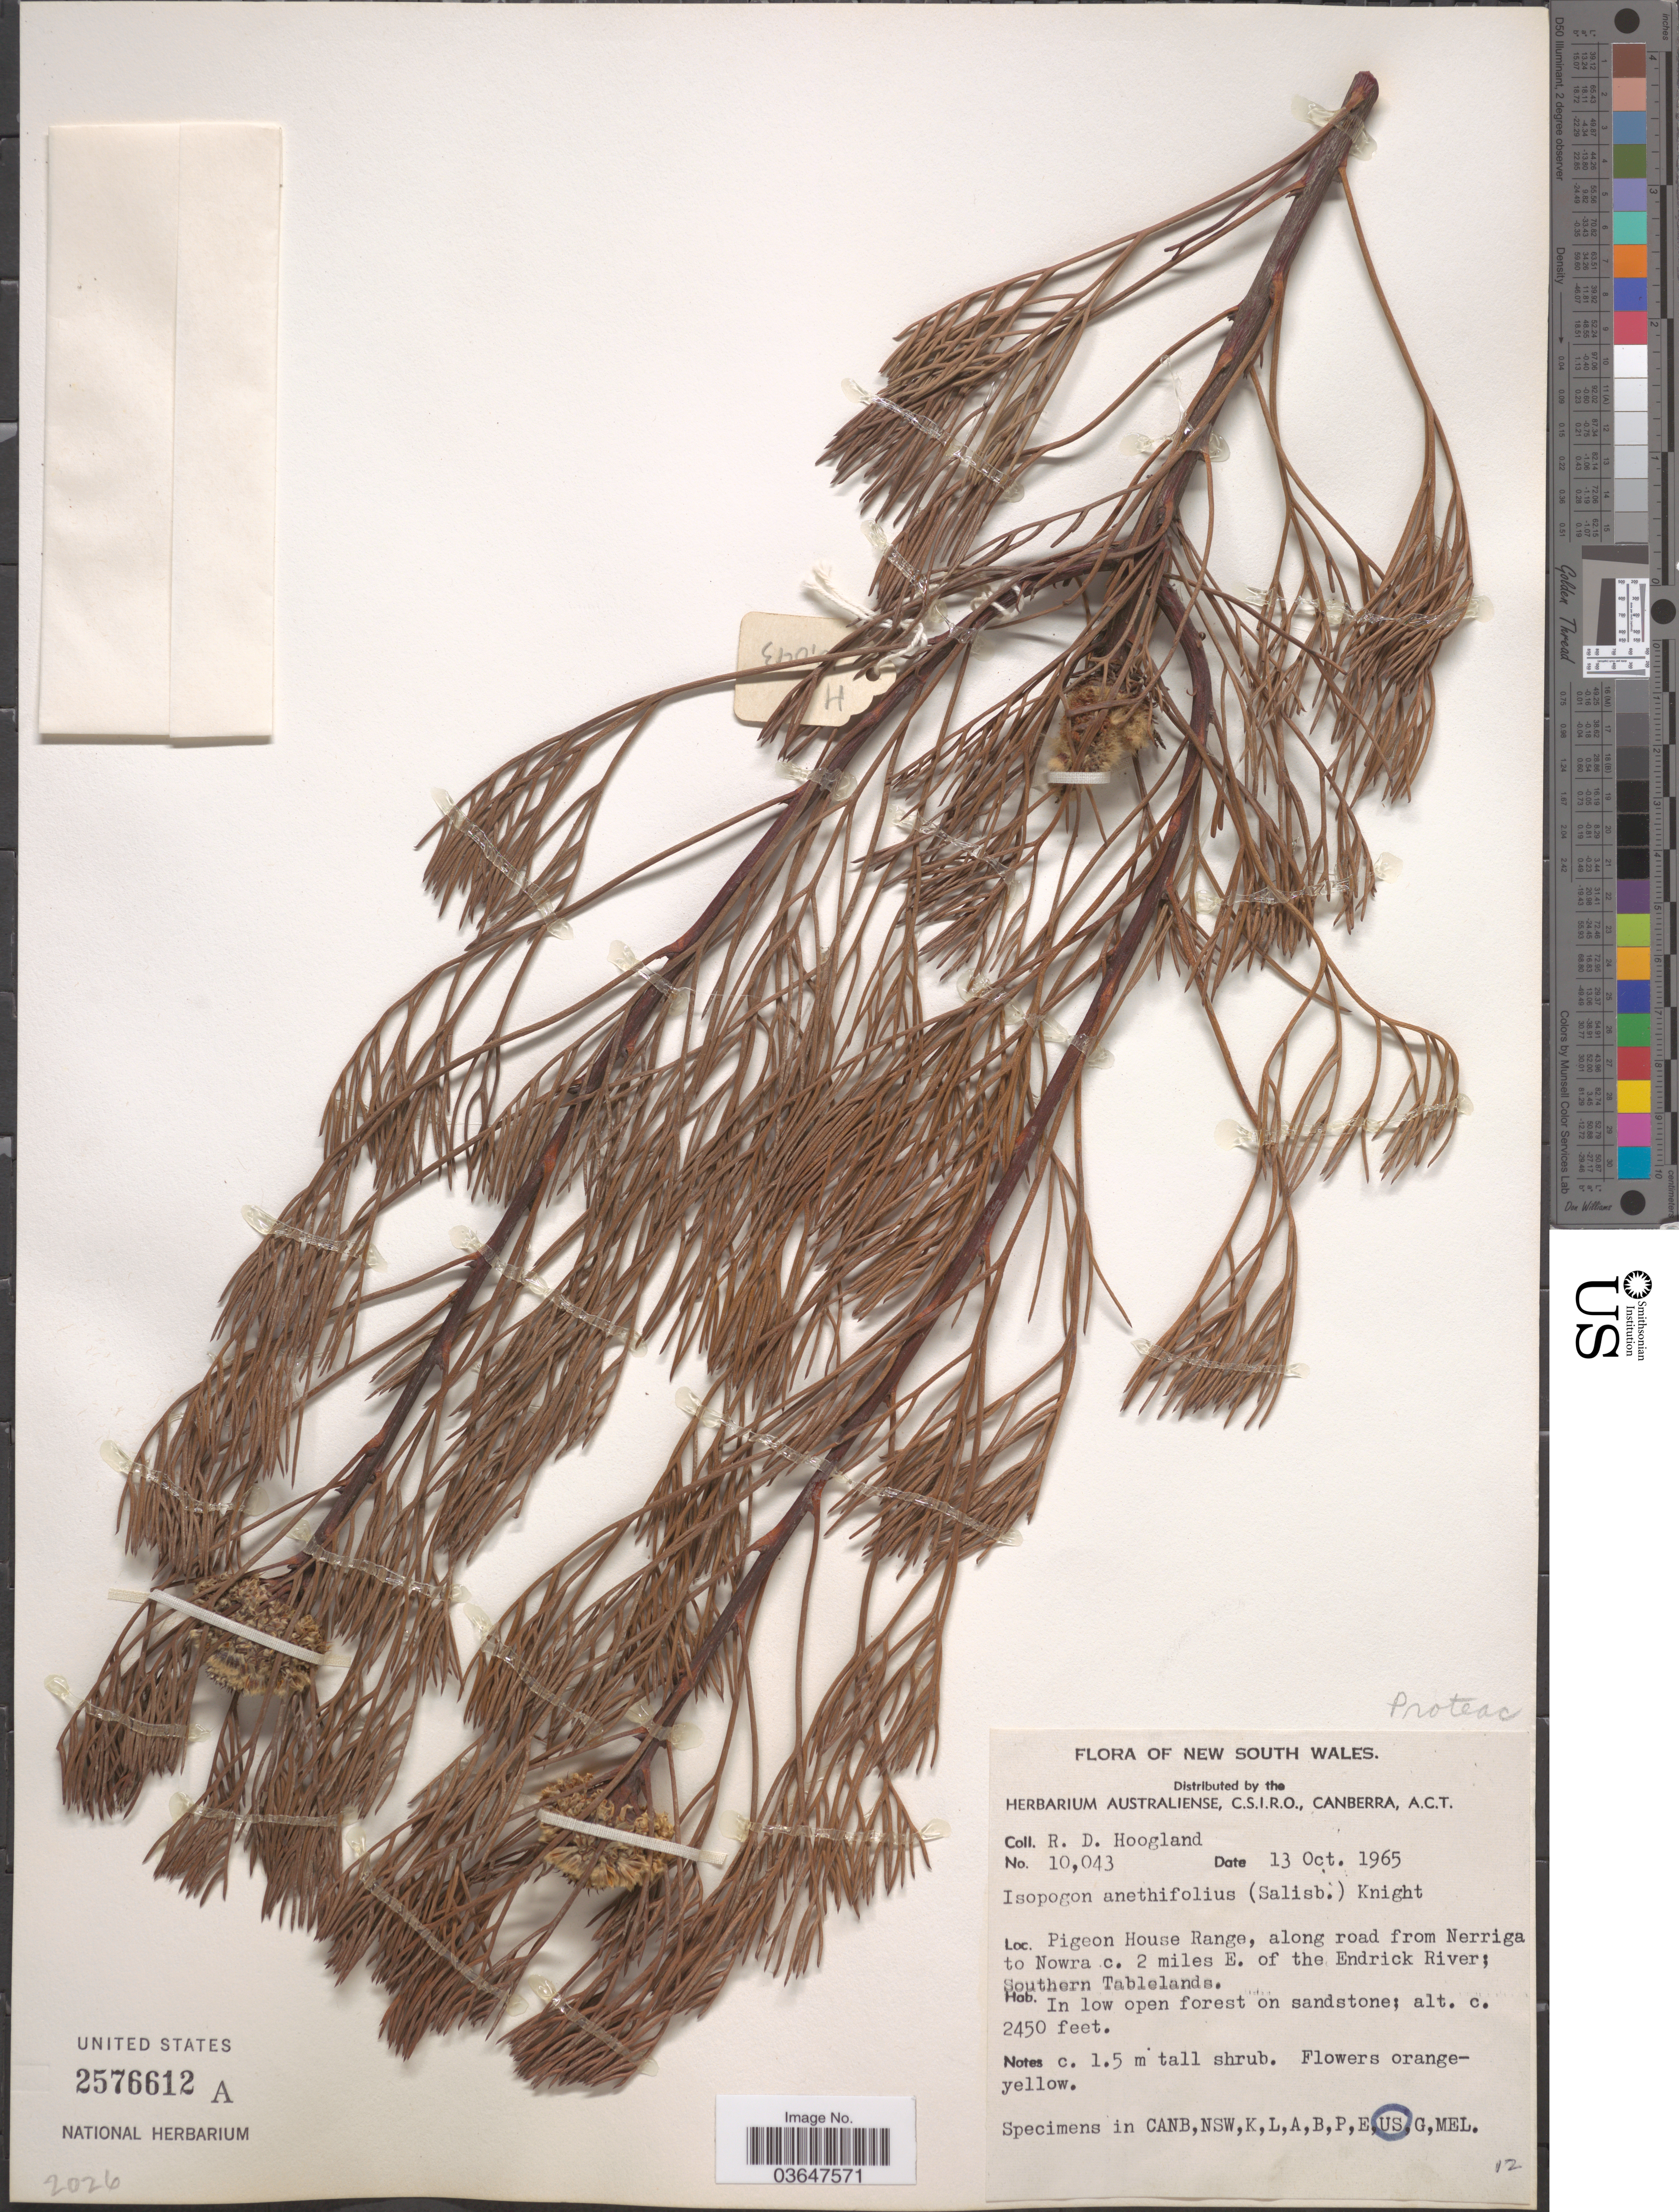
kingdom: Plantae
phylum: Tracheophyta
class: Magnoliopsida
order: Proteales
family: Proteaceae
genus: Isopogon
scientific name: Isopogon anethifolius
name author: Knight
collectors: R. D. Hoogland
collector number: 10043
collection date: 1965-10-13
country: Australia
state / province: New South Wales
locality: Pigeon House Range, along road from Nerriga to Nowra c. 2 miles E. of the Endrick River; Southern Tablelands.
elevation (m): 747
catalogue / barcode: US 2576612A